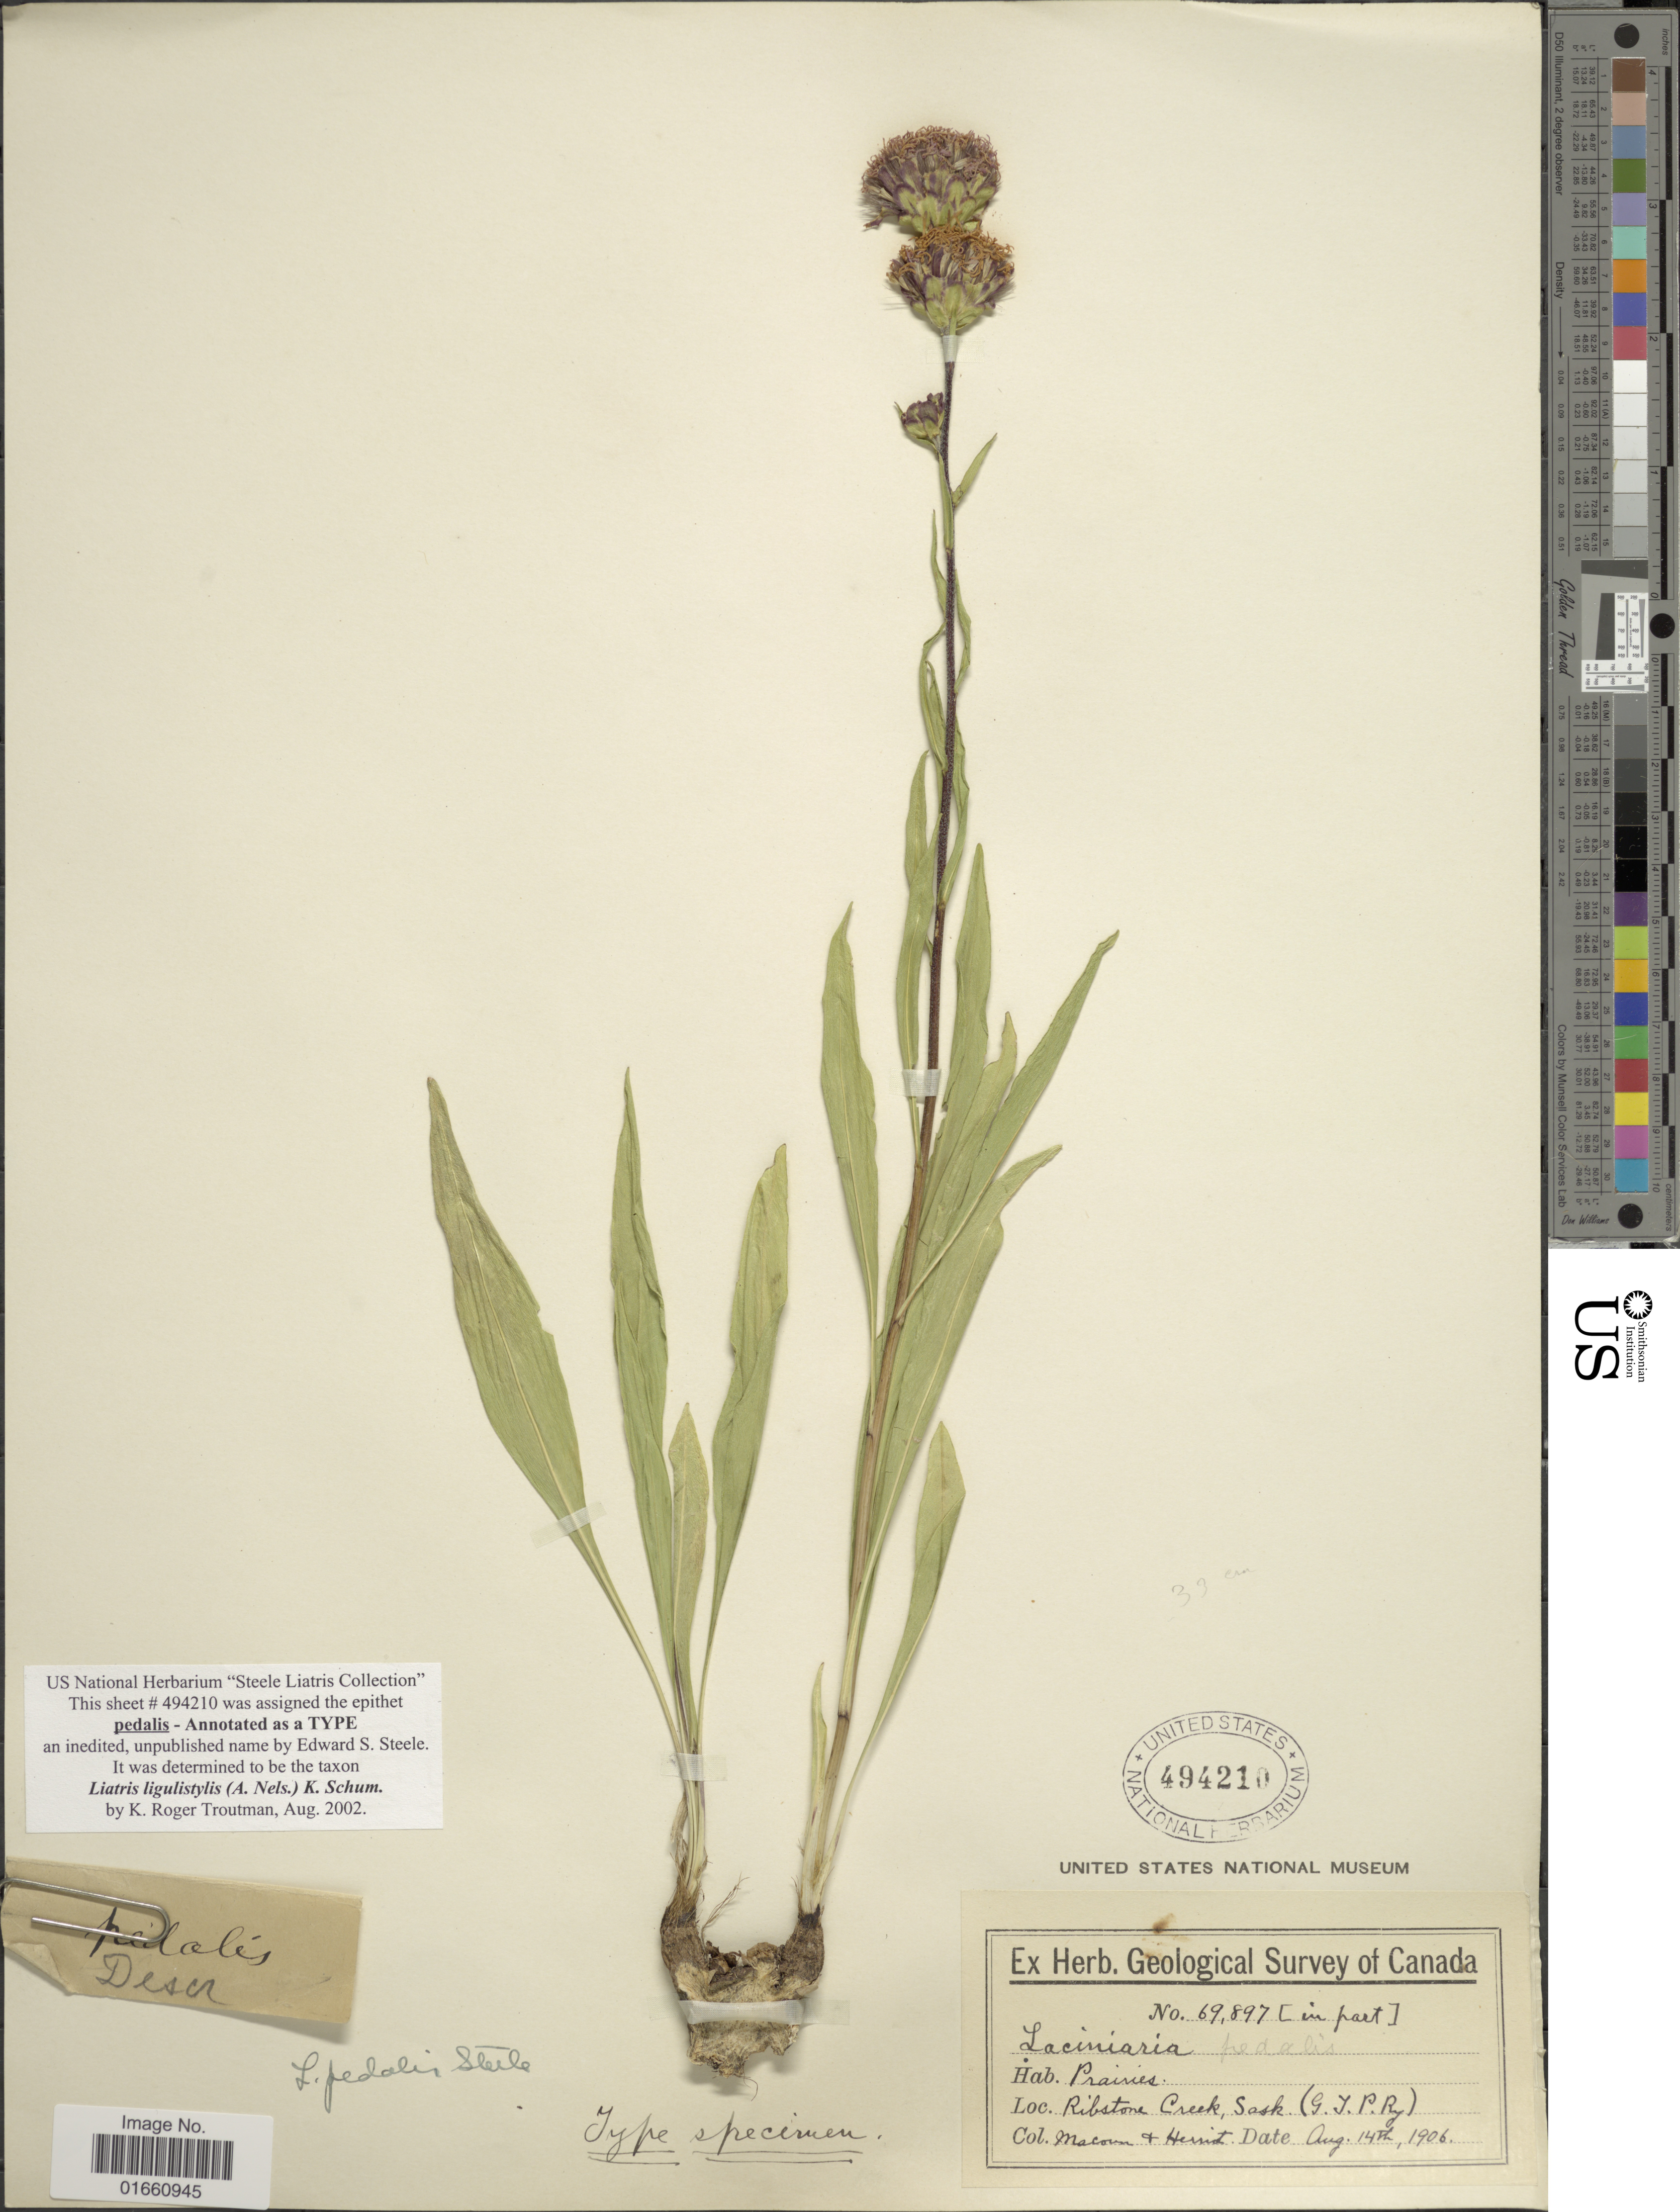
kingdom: Plantae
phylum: Tracheophyta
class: Magnoliopsida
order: Asterales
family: Asteraceae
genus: Liatris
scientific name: Liatris ligulistylis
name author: (A. Nelson) K. Schum.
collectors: -- Macoun & W. Herriot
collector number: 69897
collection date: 1906-08-14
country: Canada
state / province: Saskatchewan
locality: Prairies, Ribstone Creek, Sask. (G.T.P.Ry.)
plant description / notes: Precise locality edit: Corrected "Ribstone Creek (G.J.P.R.)" to "Ribstone Creek, Sask. (G.T.P.Ry.)"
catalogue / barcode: US 494210